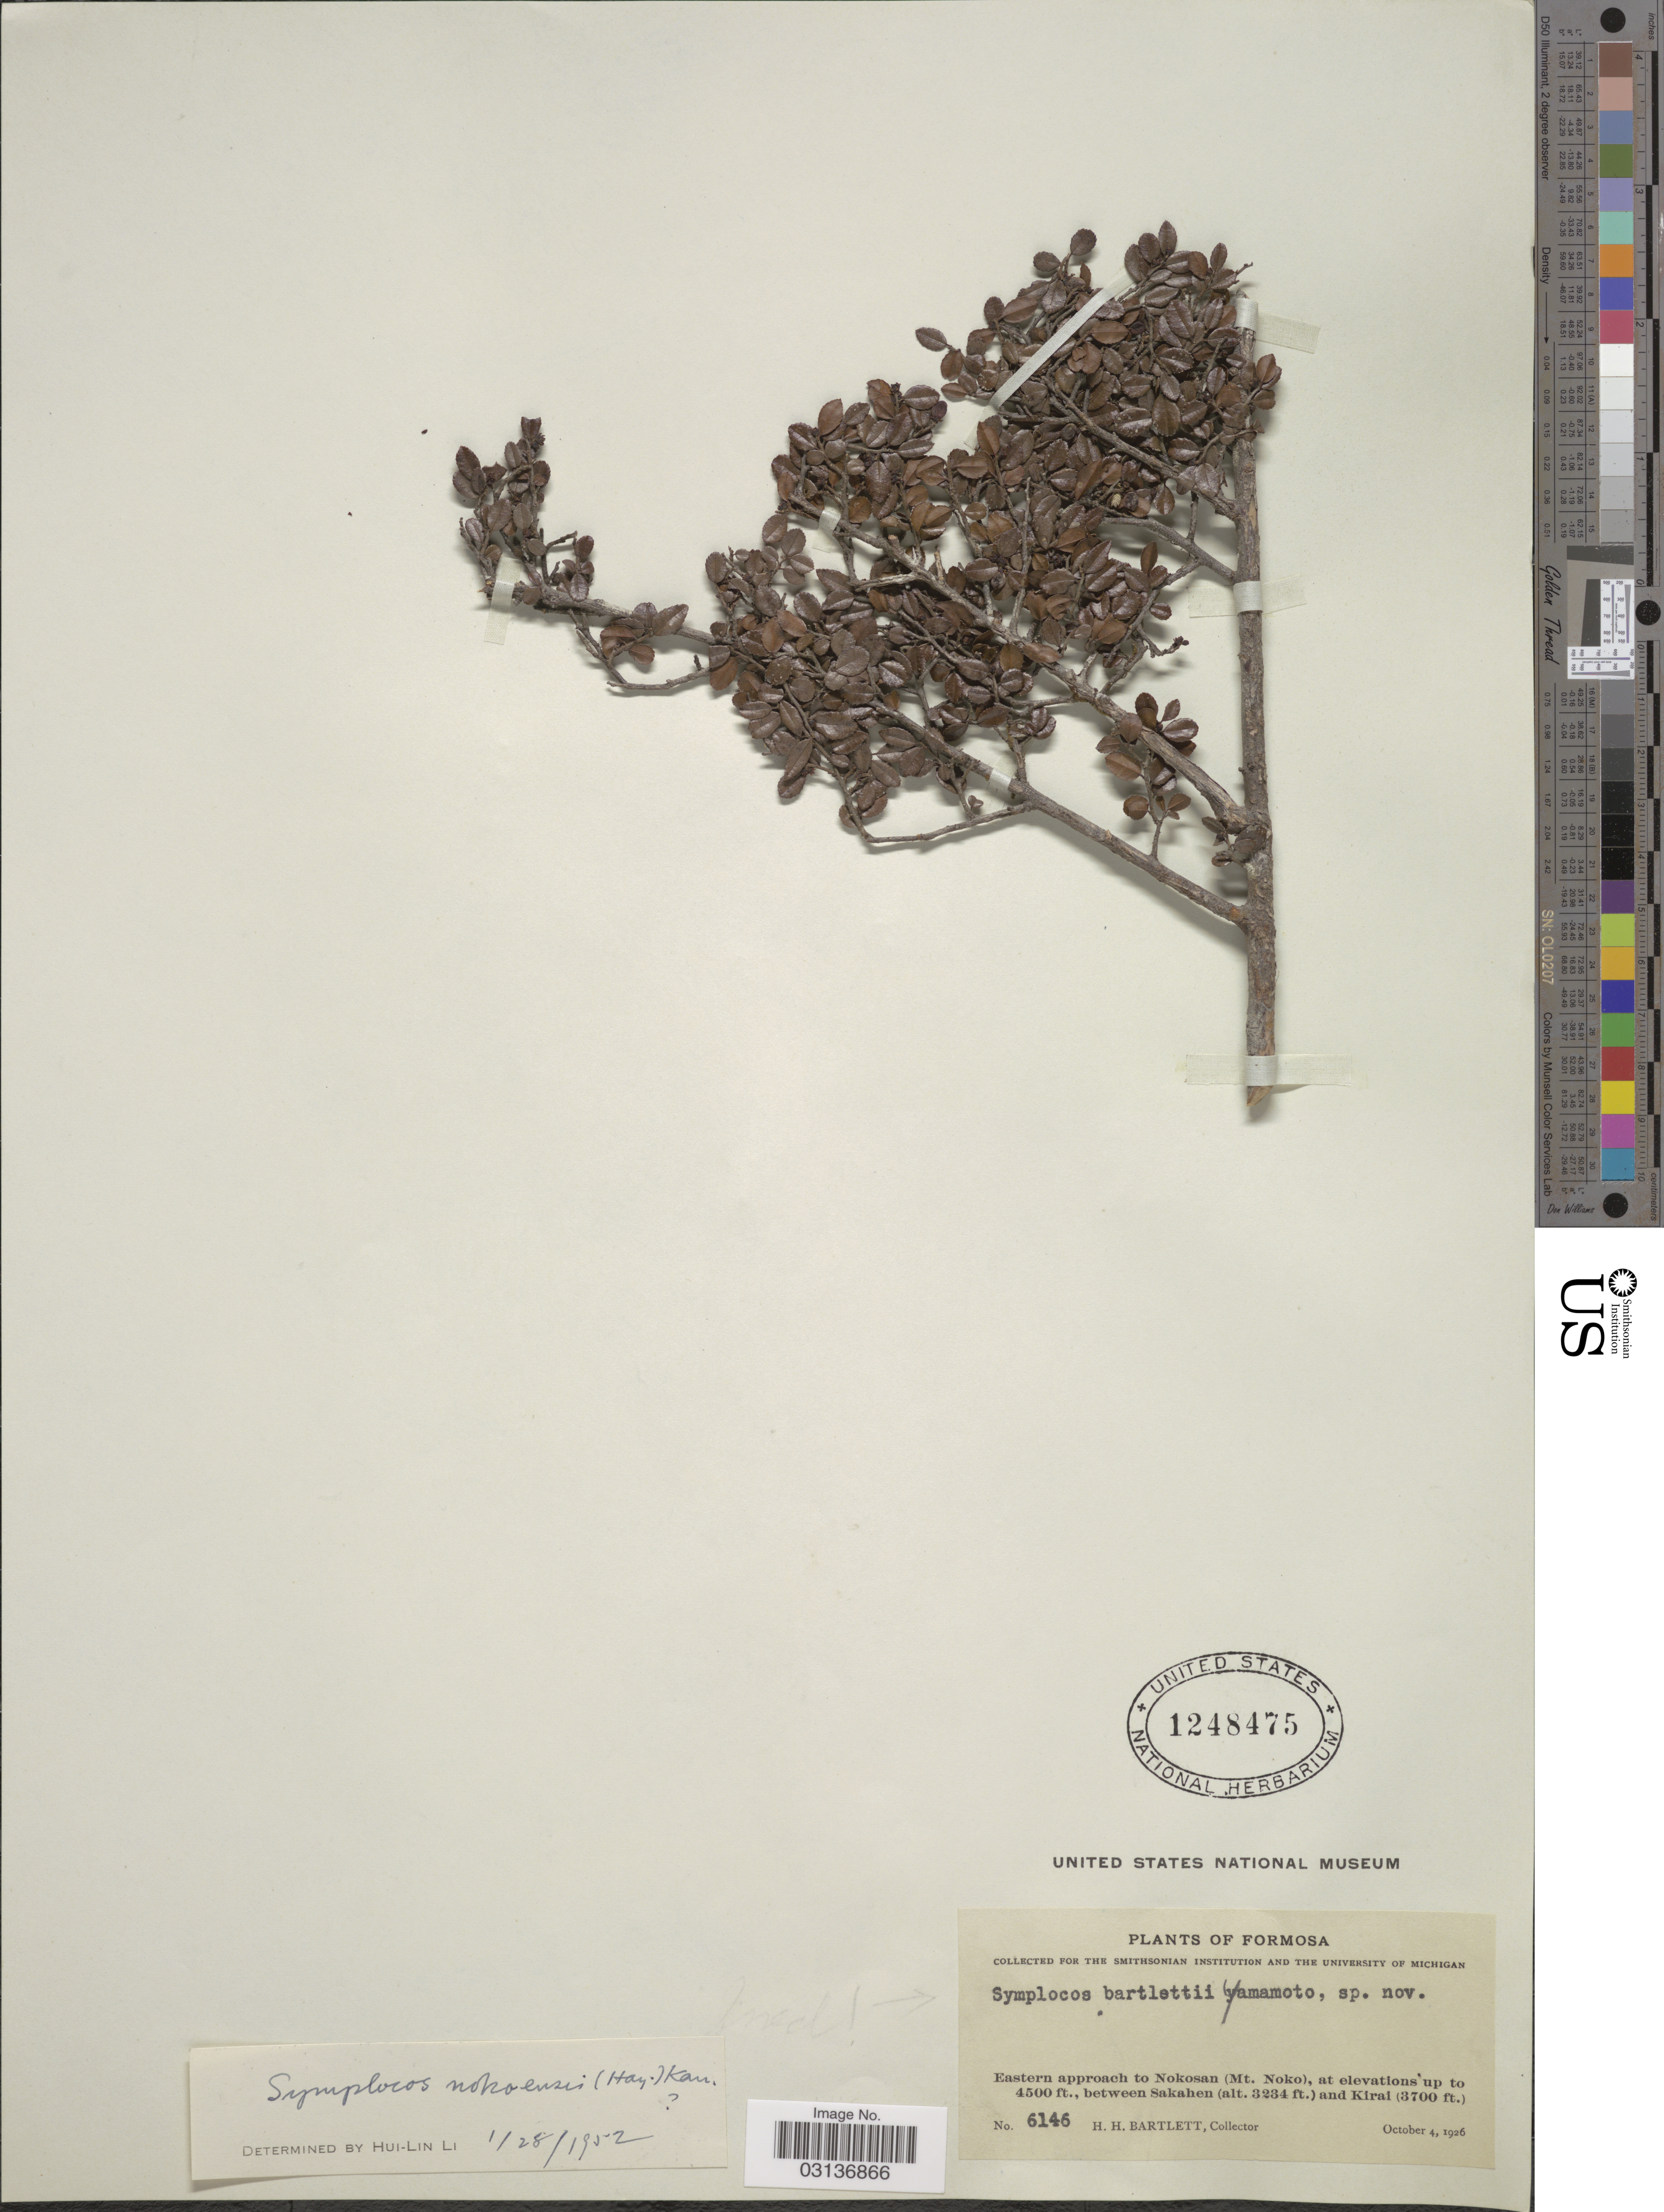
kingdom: Plantae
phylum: Tracheophyta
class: Magnoliopsida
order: Ericales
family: Symplocaceae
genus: Symplocos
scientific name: Symplocos nokoensis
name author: (Hayata) Kaneh.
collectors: H. H. Bartlett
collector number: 6146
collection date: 1926-10-04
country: Taiwan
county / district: Hualien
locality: Formosa. Eastern approach to Nokosan (Mt. Noko), between Sakahen and Kirai.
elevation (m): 1372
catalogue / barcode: US 1248475